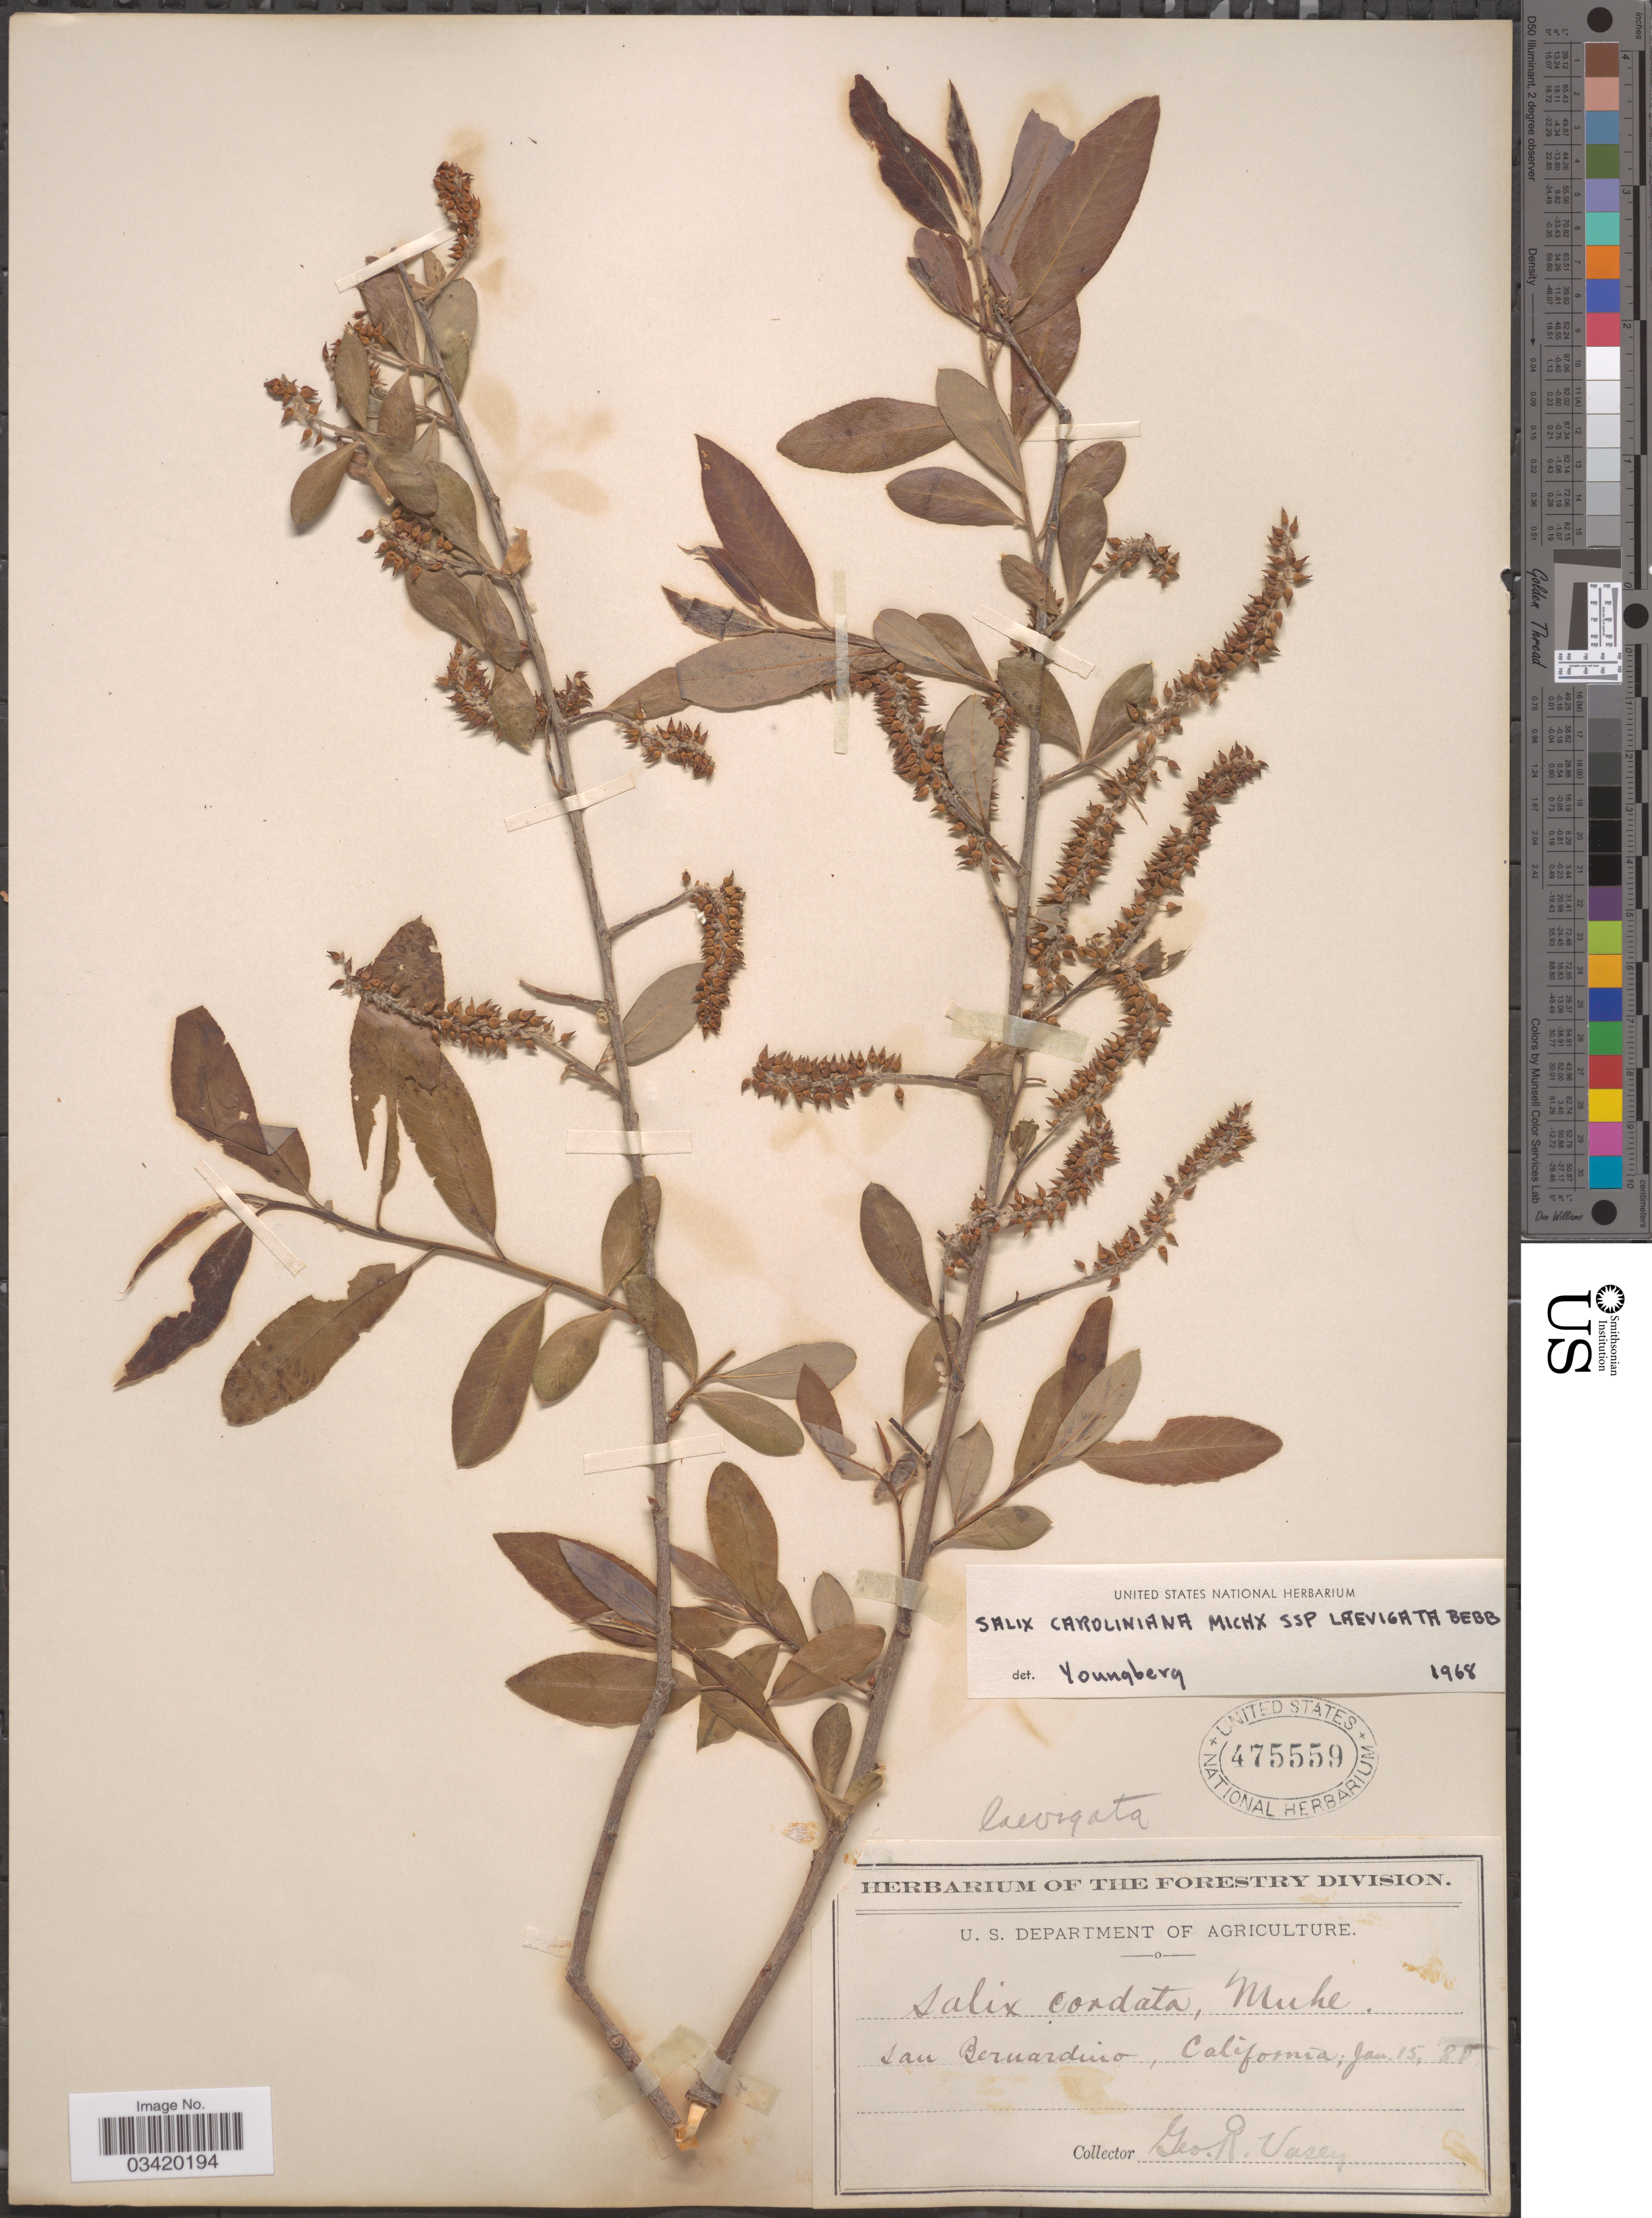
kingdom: Plantae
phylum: Tracheophyta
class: Magnoliopsida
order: Malpighiales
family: Salicaceae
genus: Salix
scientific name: Salix caroliniana subsp. laevigata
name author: Bebb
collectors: G. Vasey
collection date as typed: Transcribed d/m/y: 15/1/80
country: United States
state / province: California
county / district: San Bernardino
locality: San Bernardino.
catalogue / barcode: US 475559